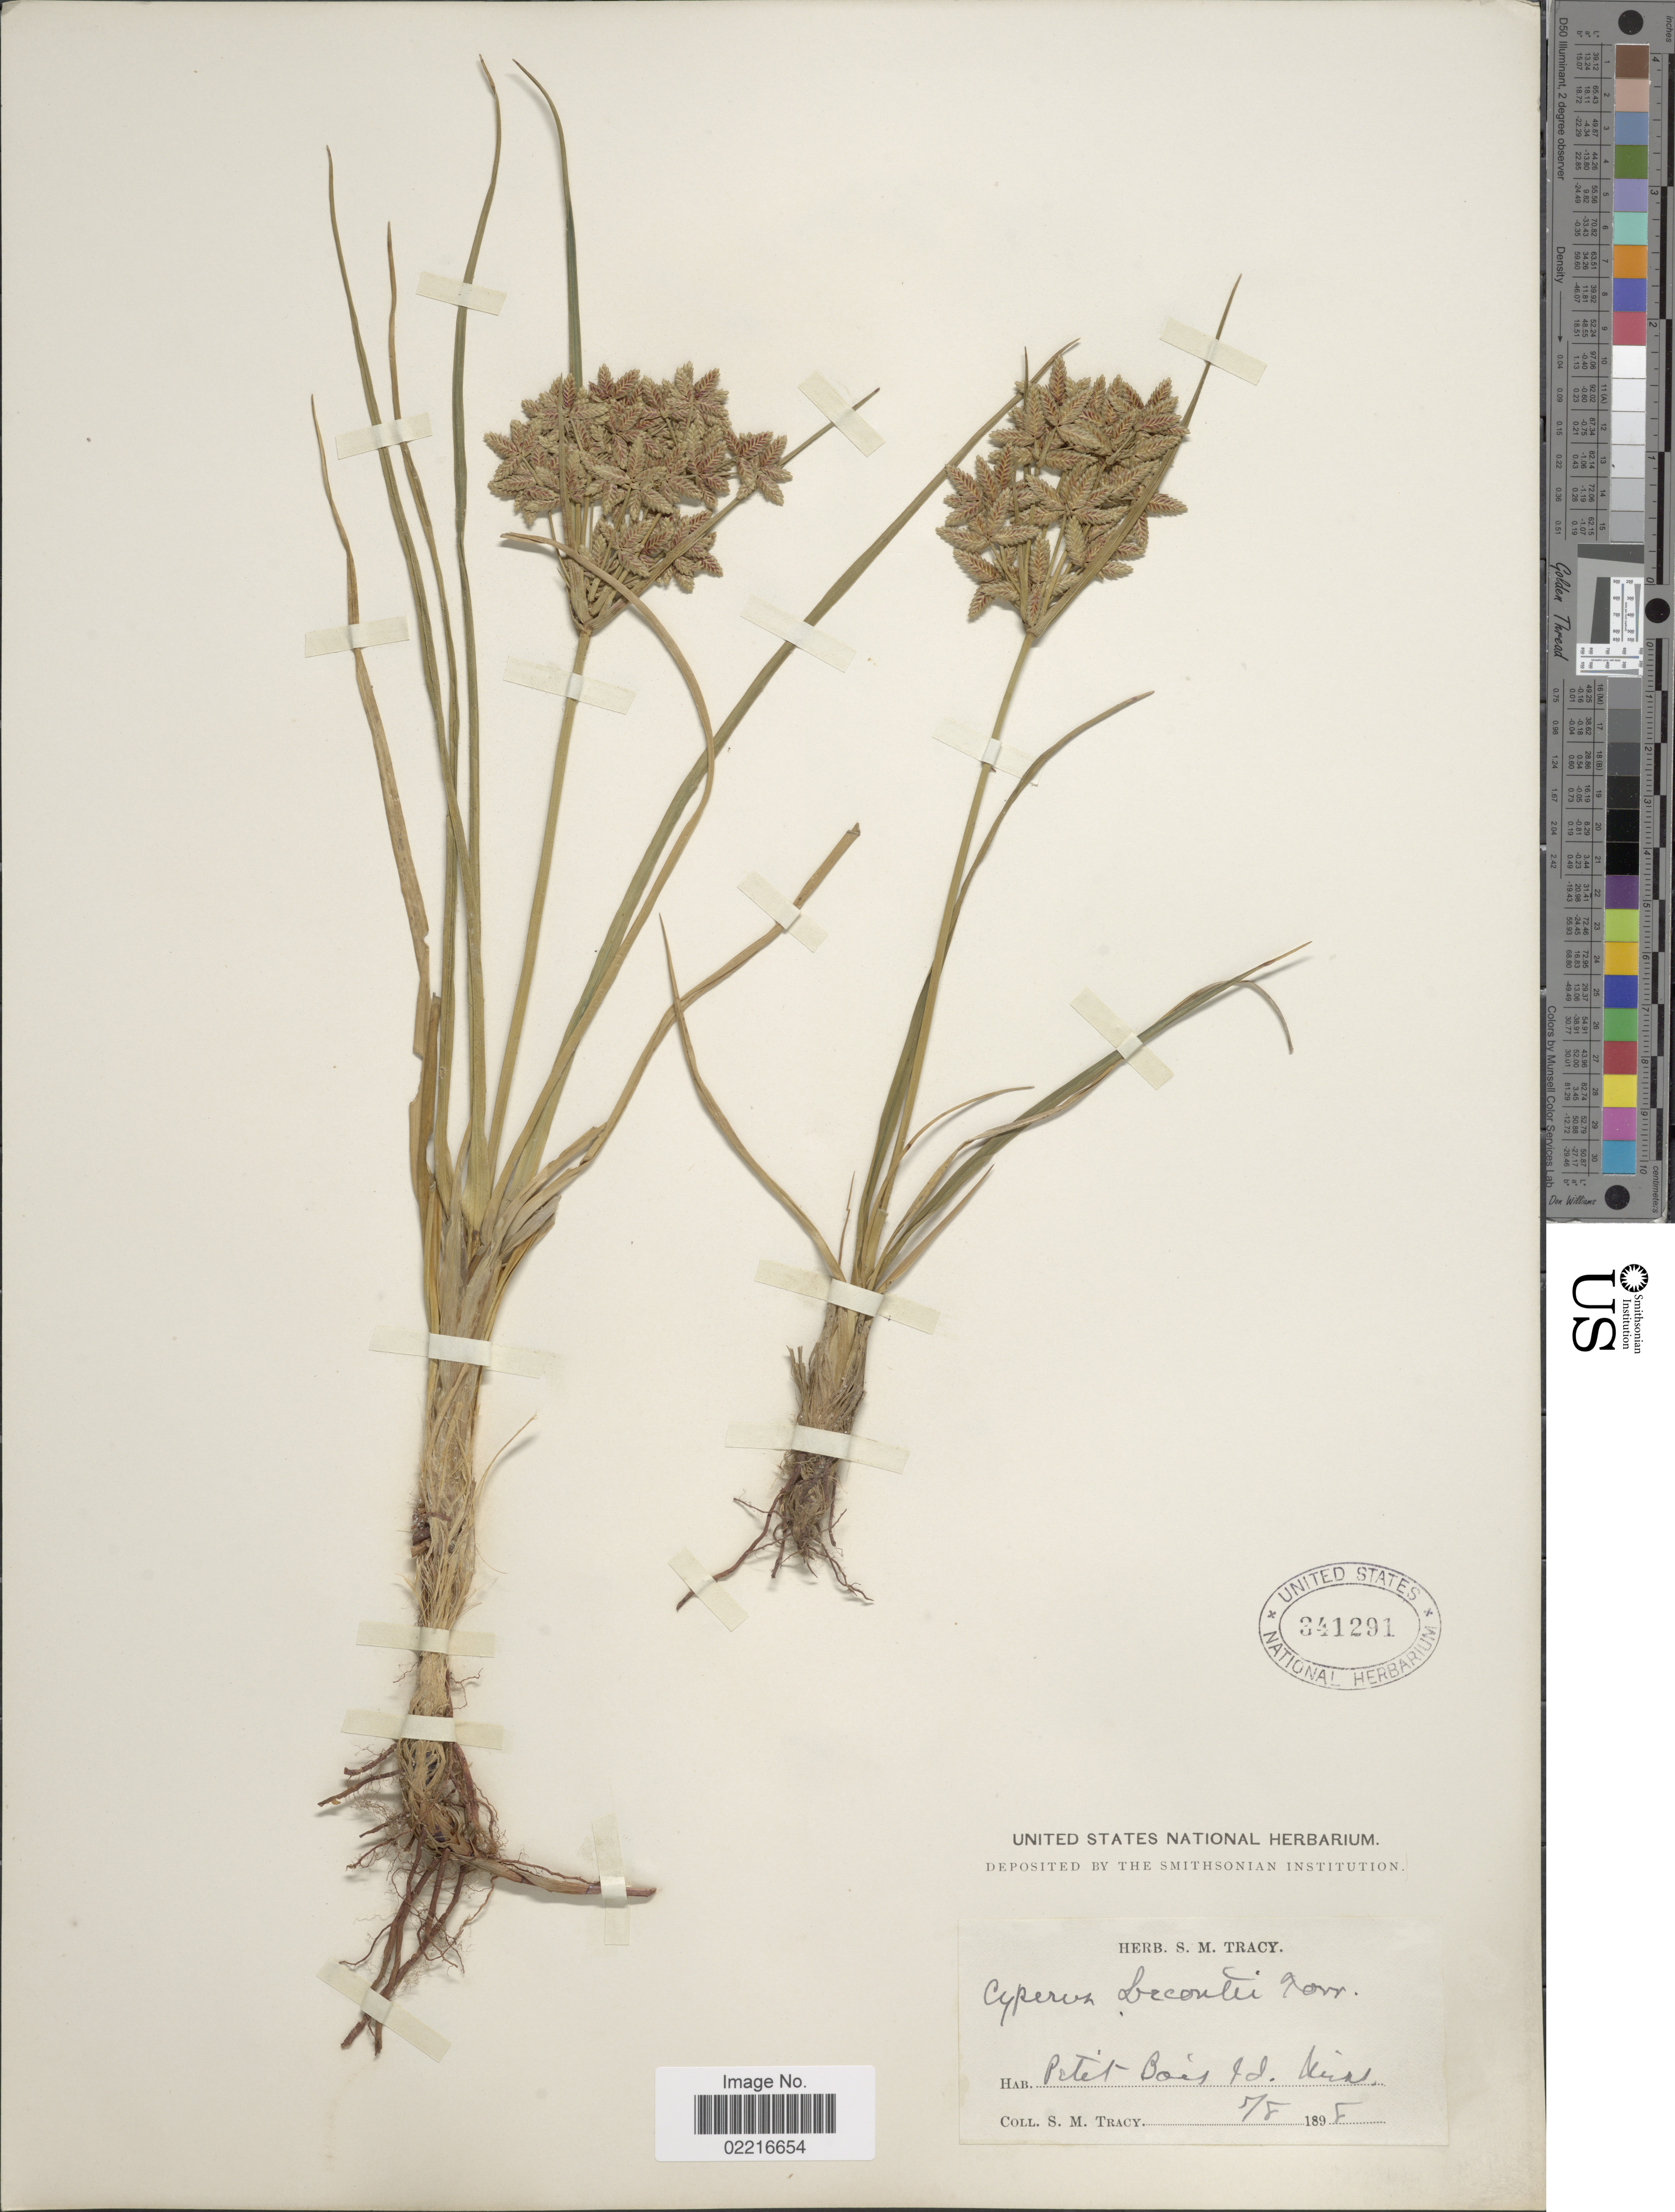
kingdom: Plantae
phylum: Tracheophyta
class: Liliopsida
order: Poales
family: Cyperaceae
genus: Cyperus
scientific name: Cyperus lecontei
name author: Torr. ex Steud.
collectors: S. M. Tracy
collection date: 1898-05-08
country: United States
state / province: Mississippi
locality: Petit Bois Id.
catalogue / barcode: US 341291